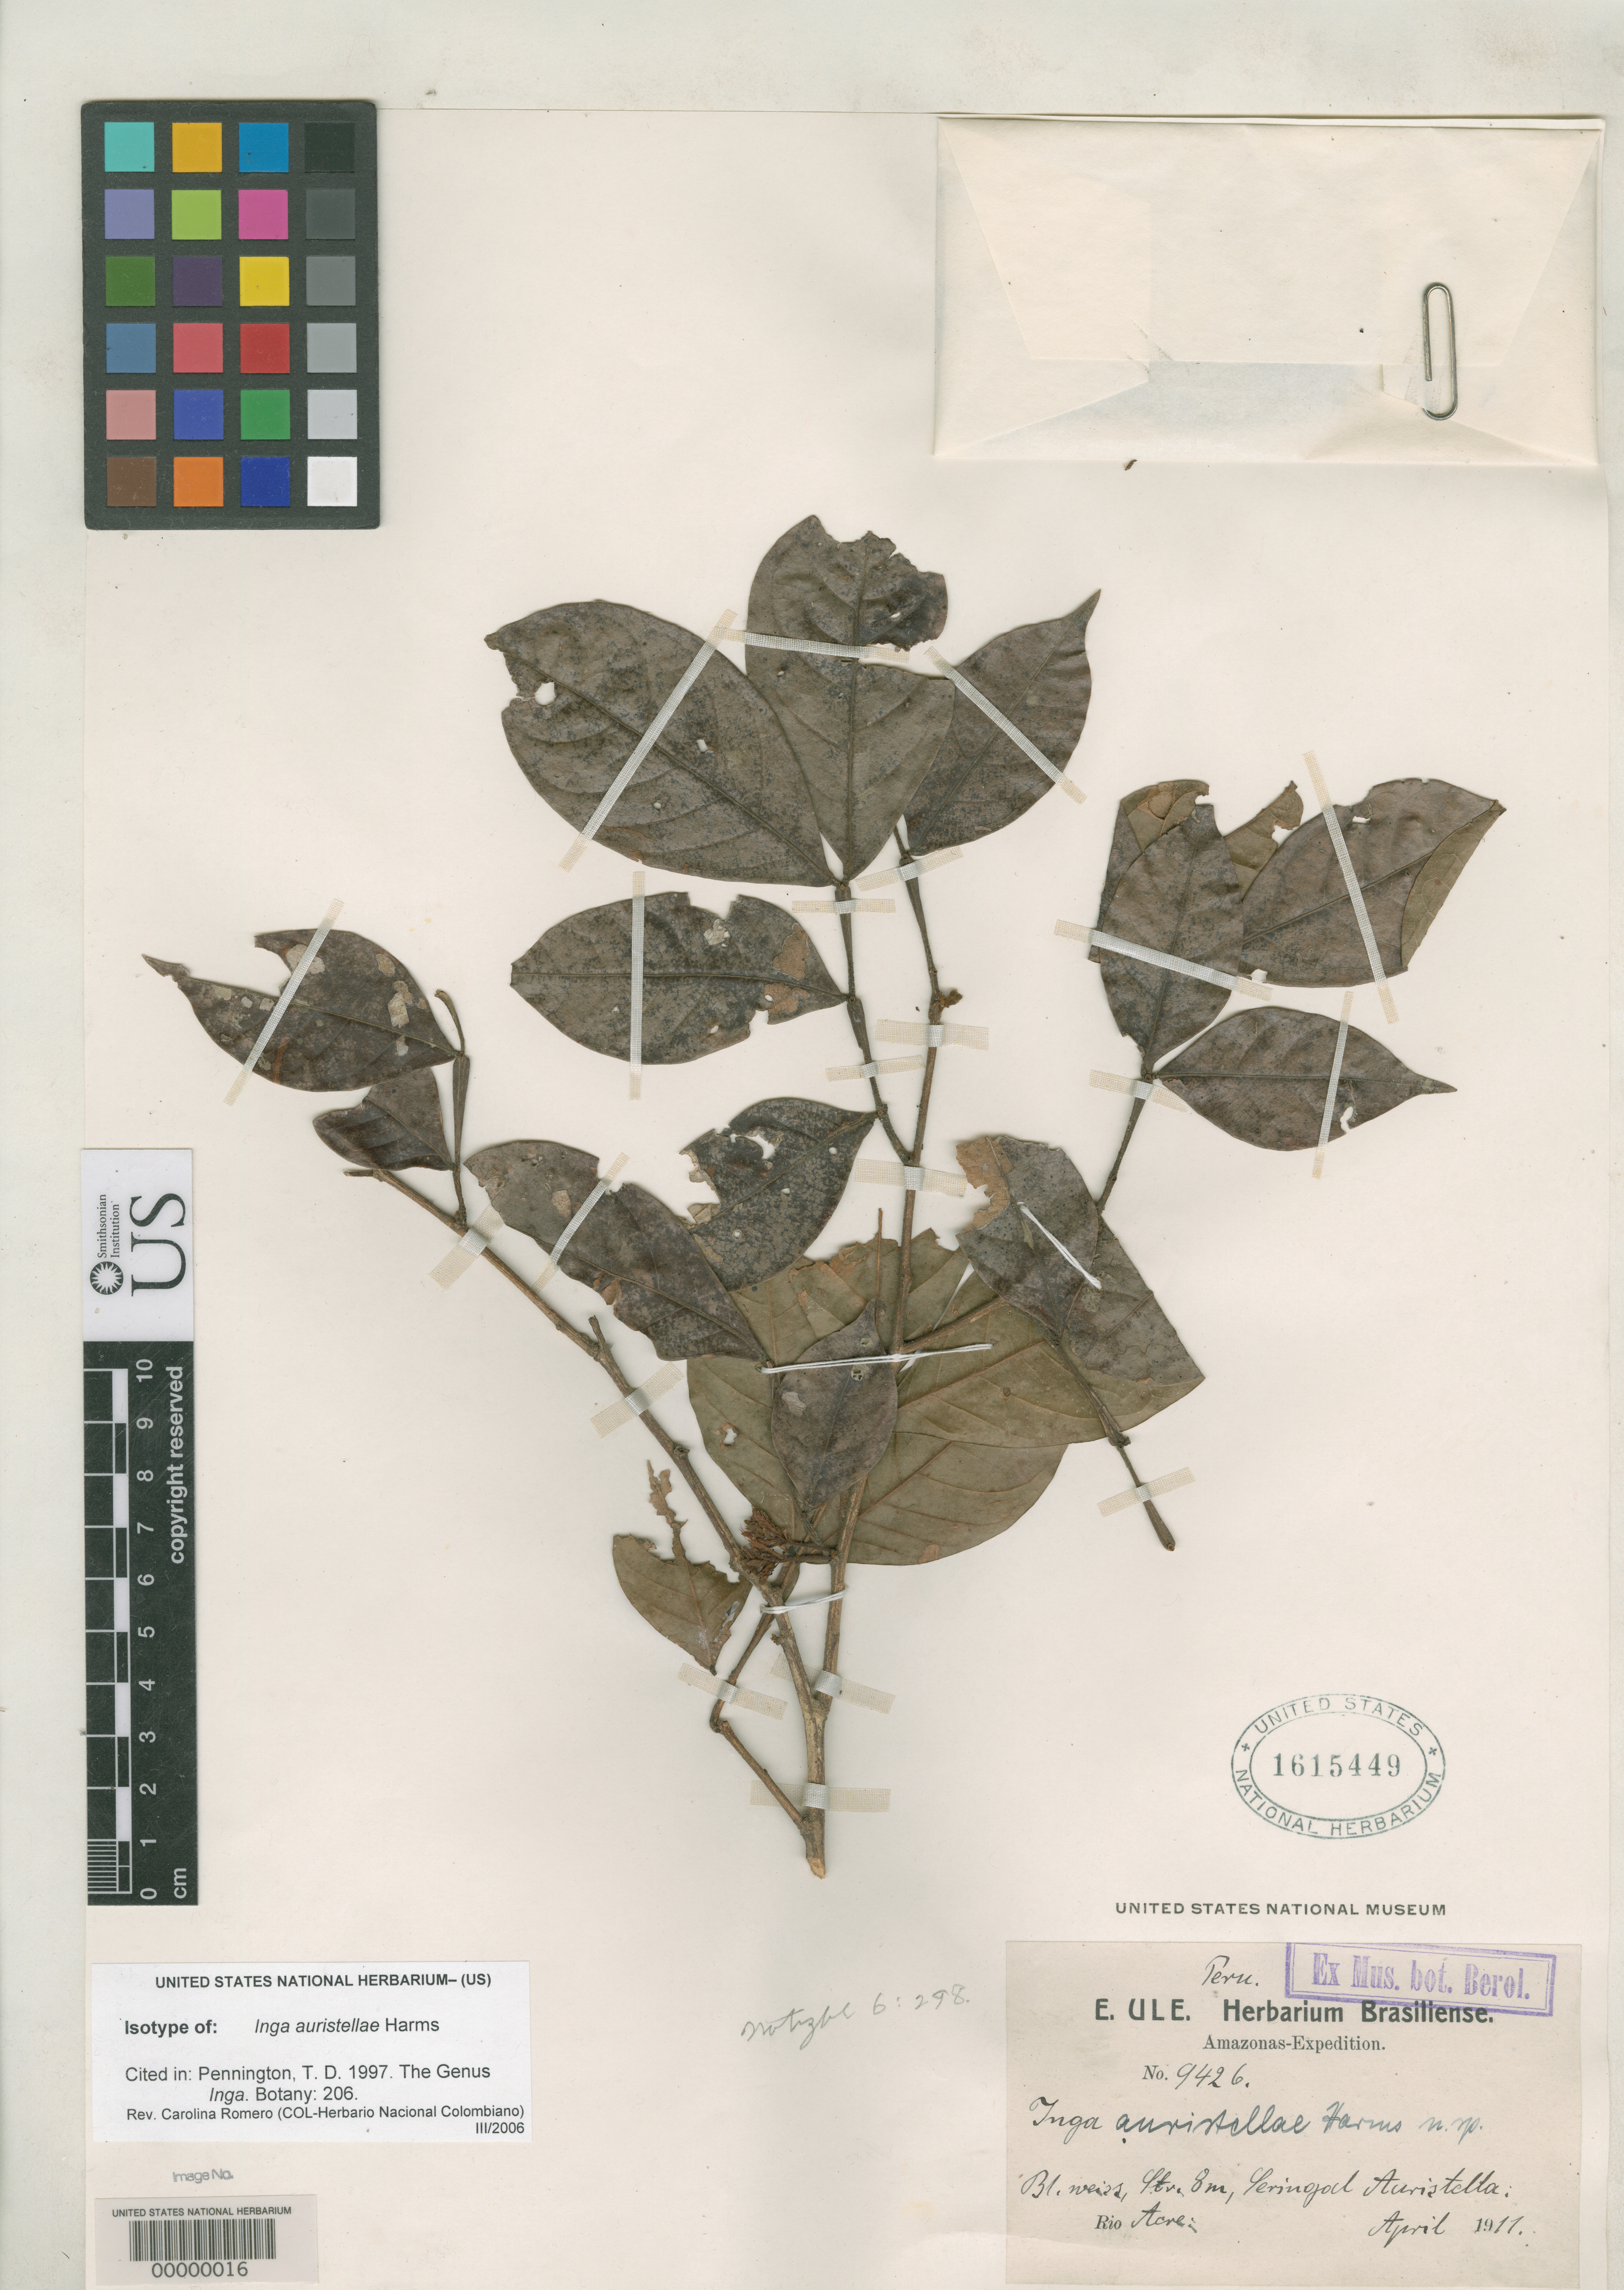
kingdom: Plantae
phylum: Tracheophyta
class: Magnoliopsida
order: Fabales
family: Fabaceae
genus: Inga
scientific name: Inga auristellae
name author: Harms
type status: Isotype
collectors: E. H. Ule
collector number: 9426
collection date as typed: Apr 1911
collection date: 1911-04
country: Peru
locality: Río Acre, Seringal Auristella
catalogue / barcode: US 1615449